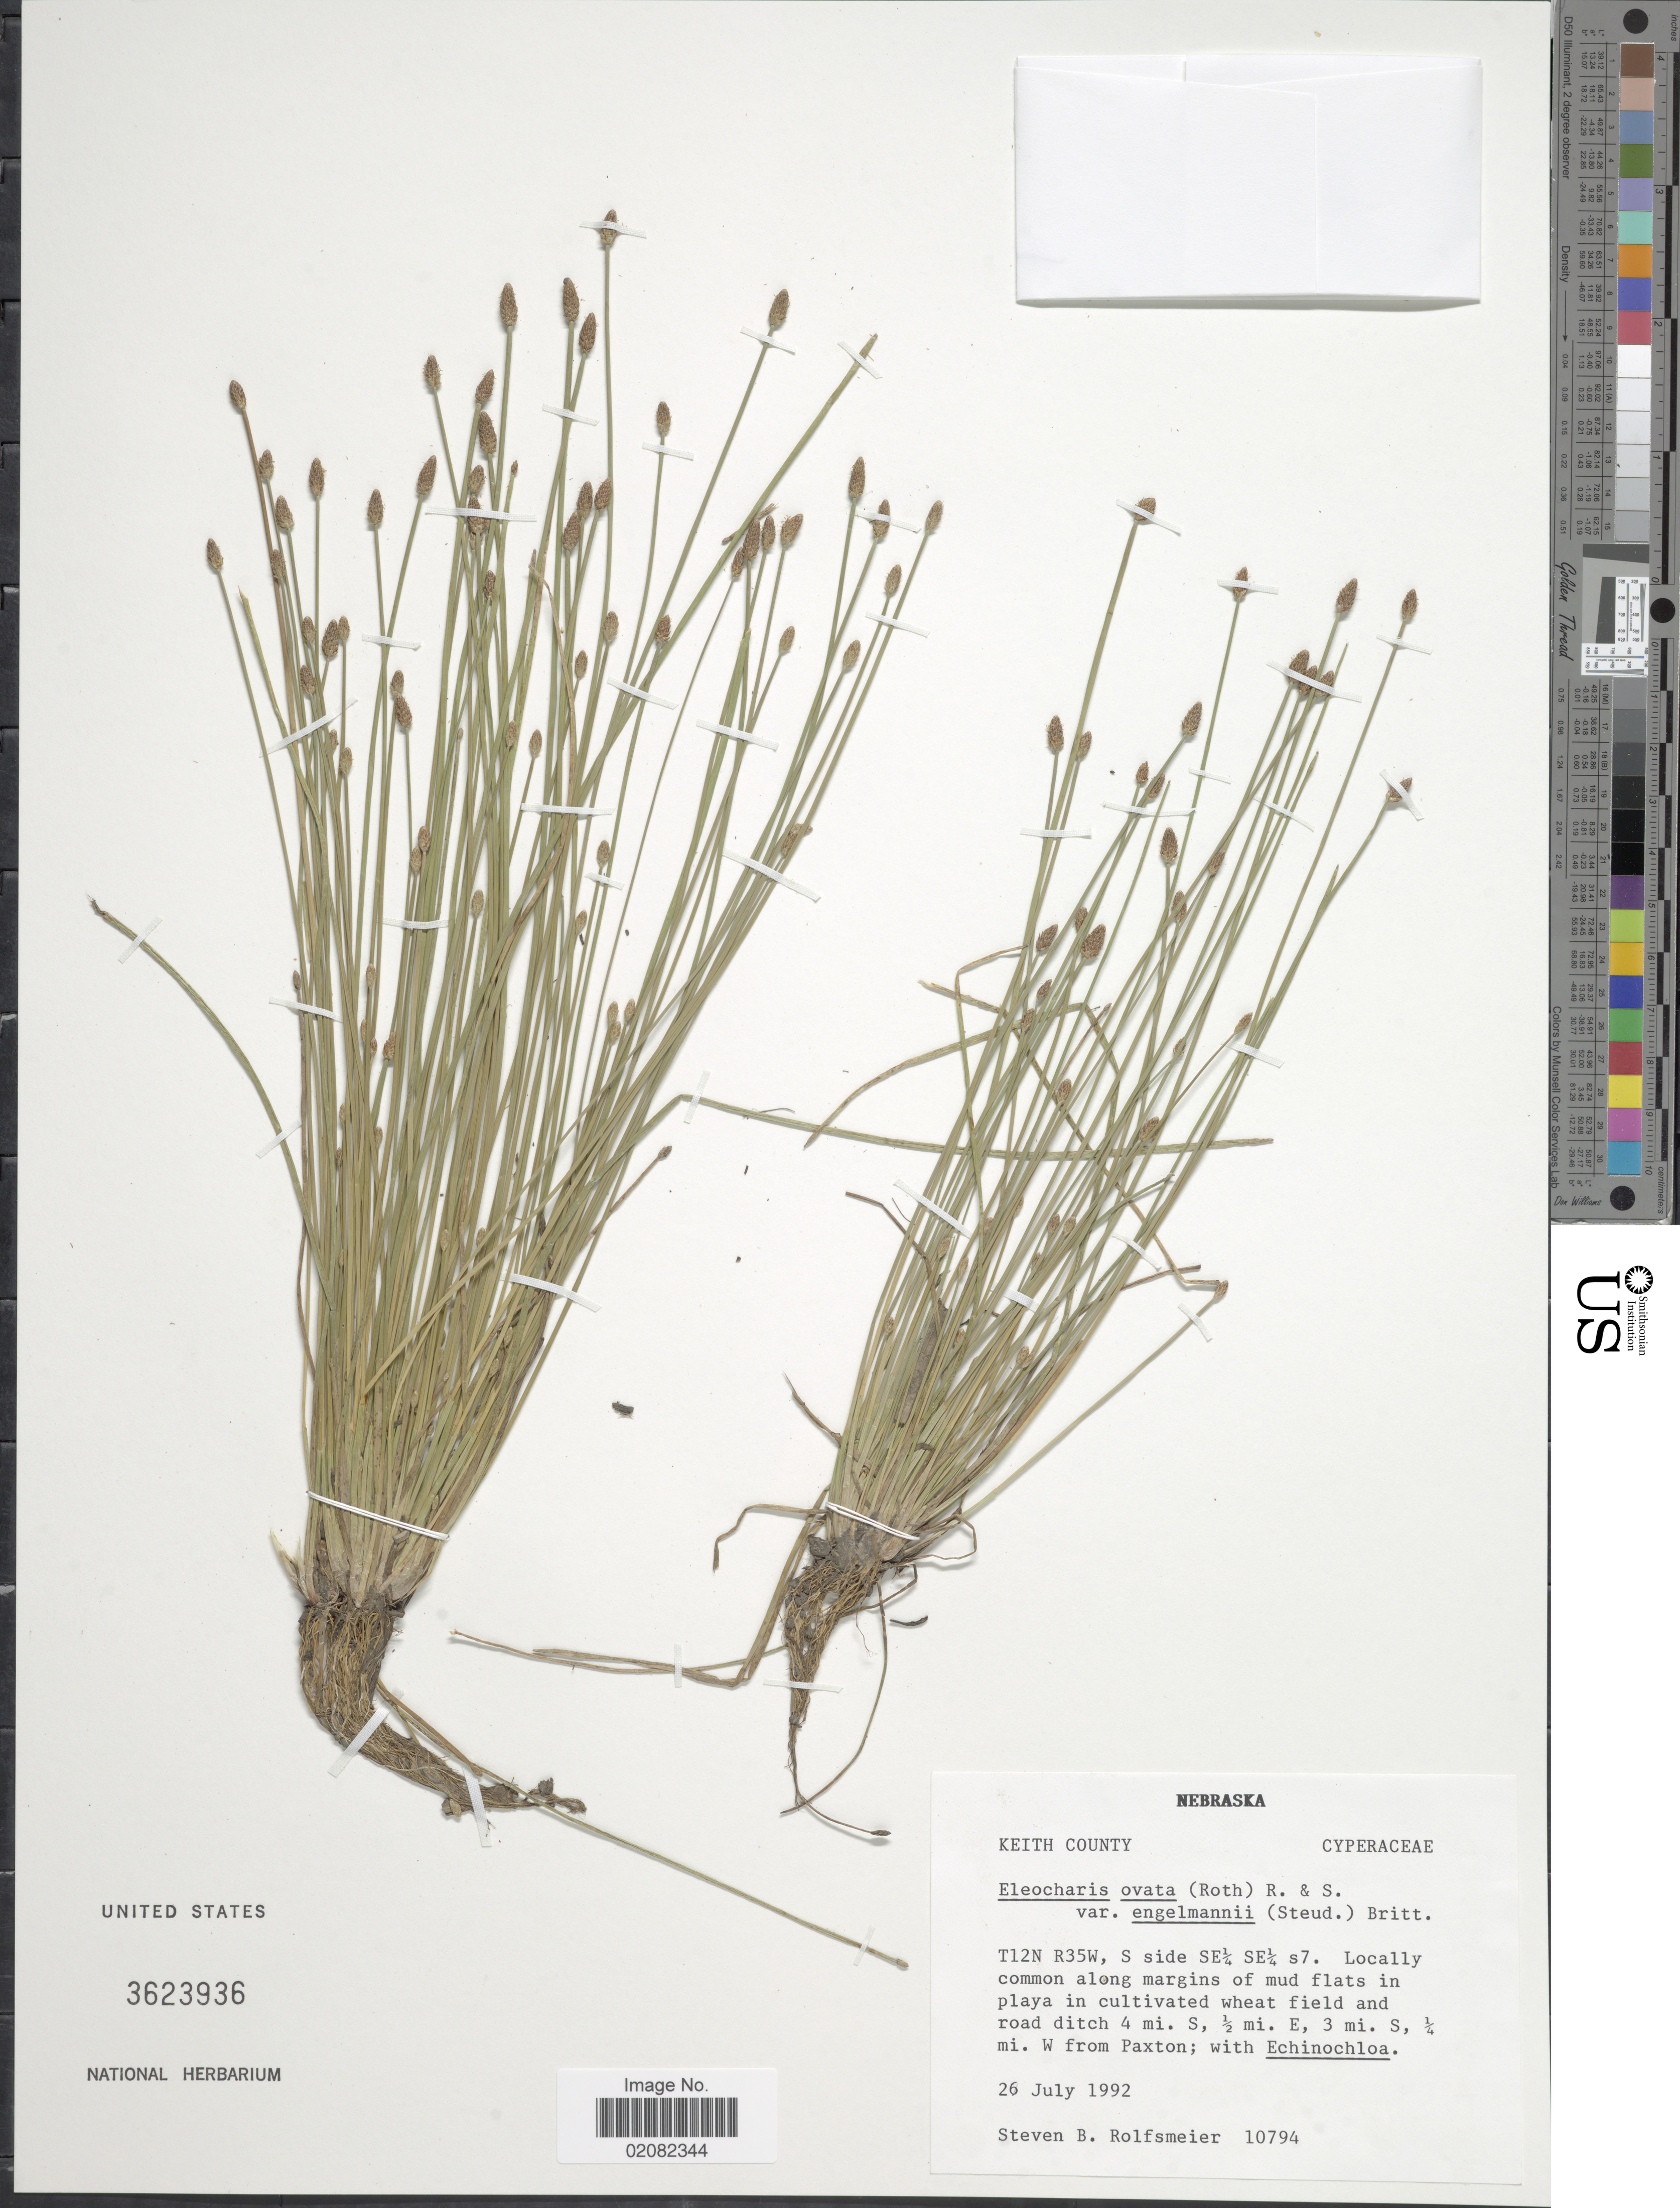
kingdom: Plantae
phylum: Tracheophyta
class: Liliopsida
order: Poales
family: Cyperaceae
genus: Eleocharis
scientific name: Eleocharis engelmannii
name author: Steud.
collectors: S. Rolfsmeier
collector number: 10794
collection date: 1992-07-26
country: United States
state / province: Nebraska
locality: Keith County, T12N R35W, S side SE¼ SE¼ S7, road ditch 4 mi. S., ½ mi. E, 3 mi. S. ¼ mi. W from Paxton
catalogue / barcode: US 3623936